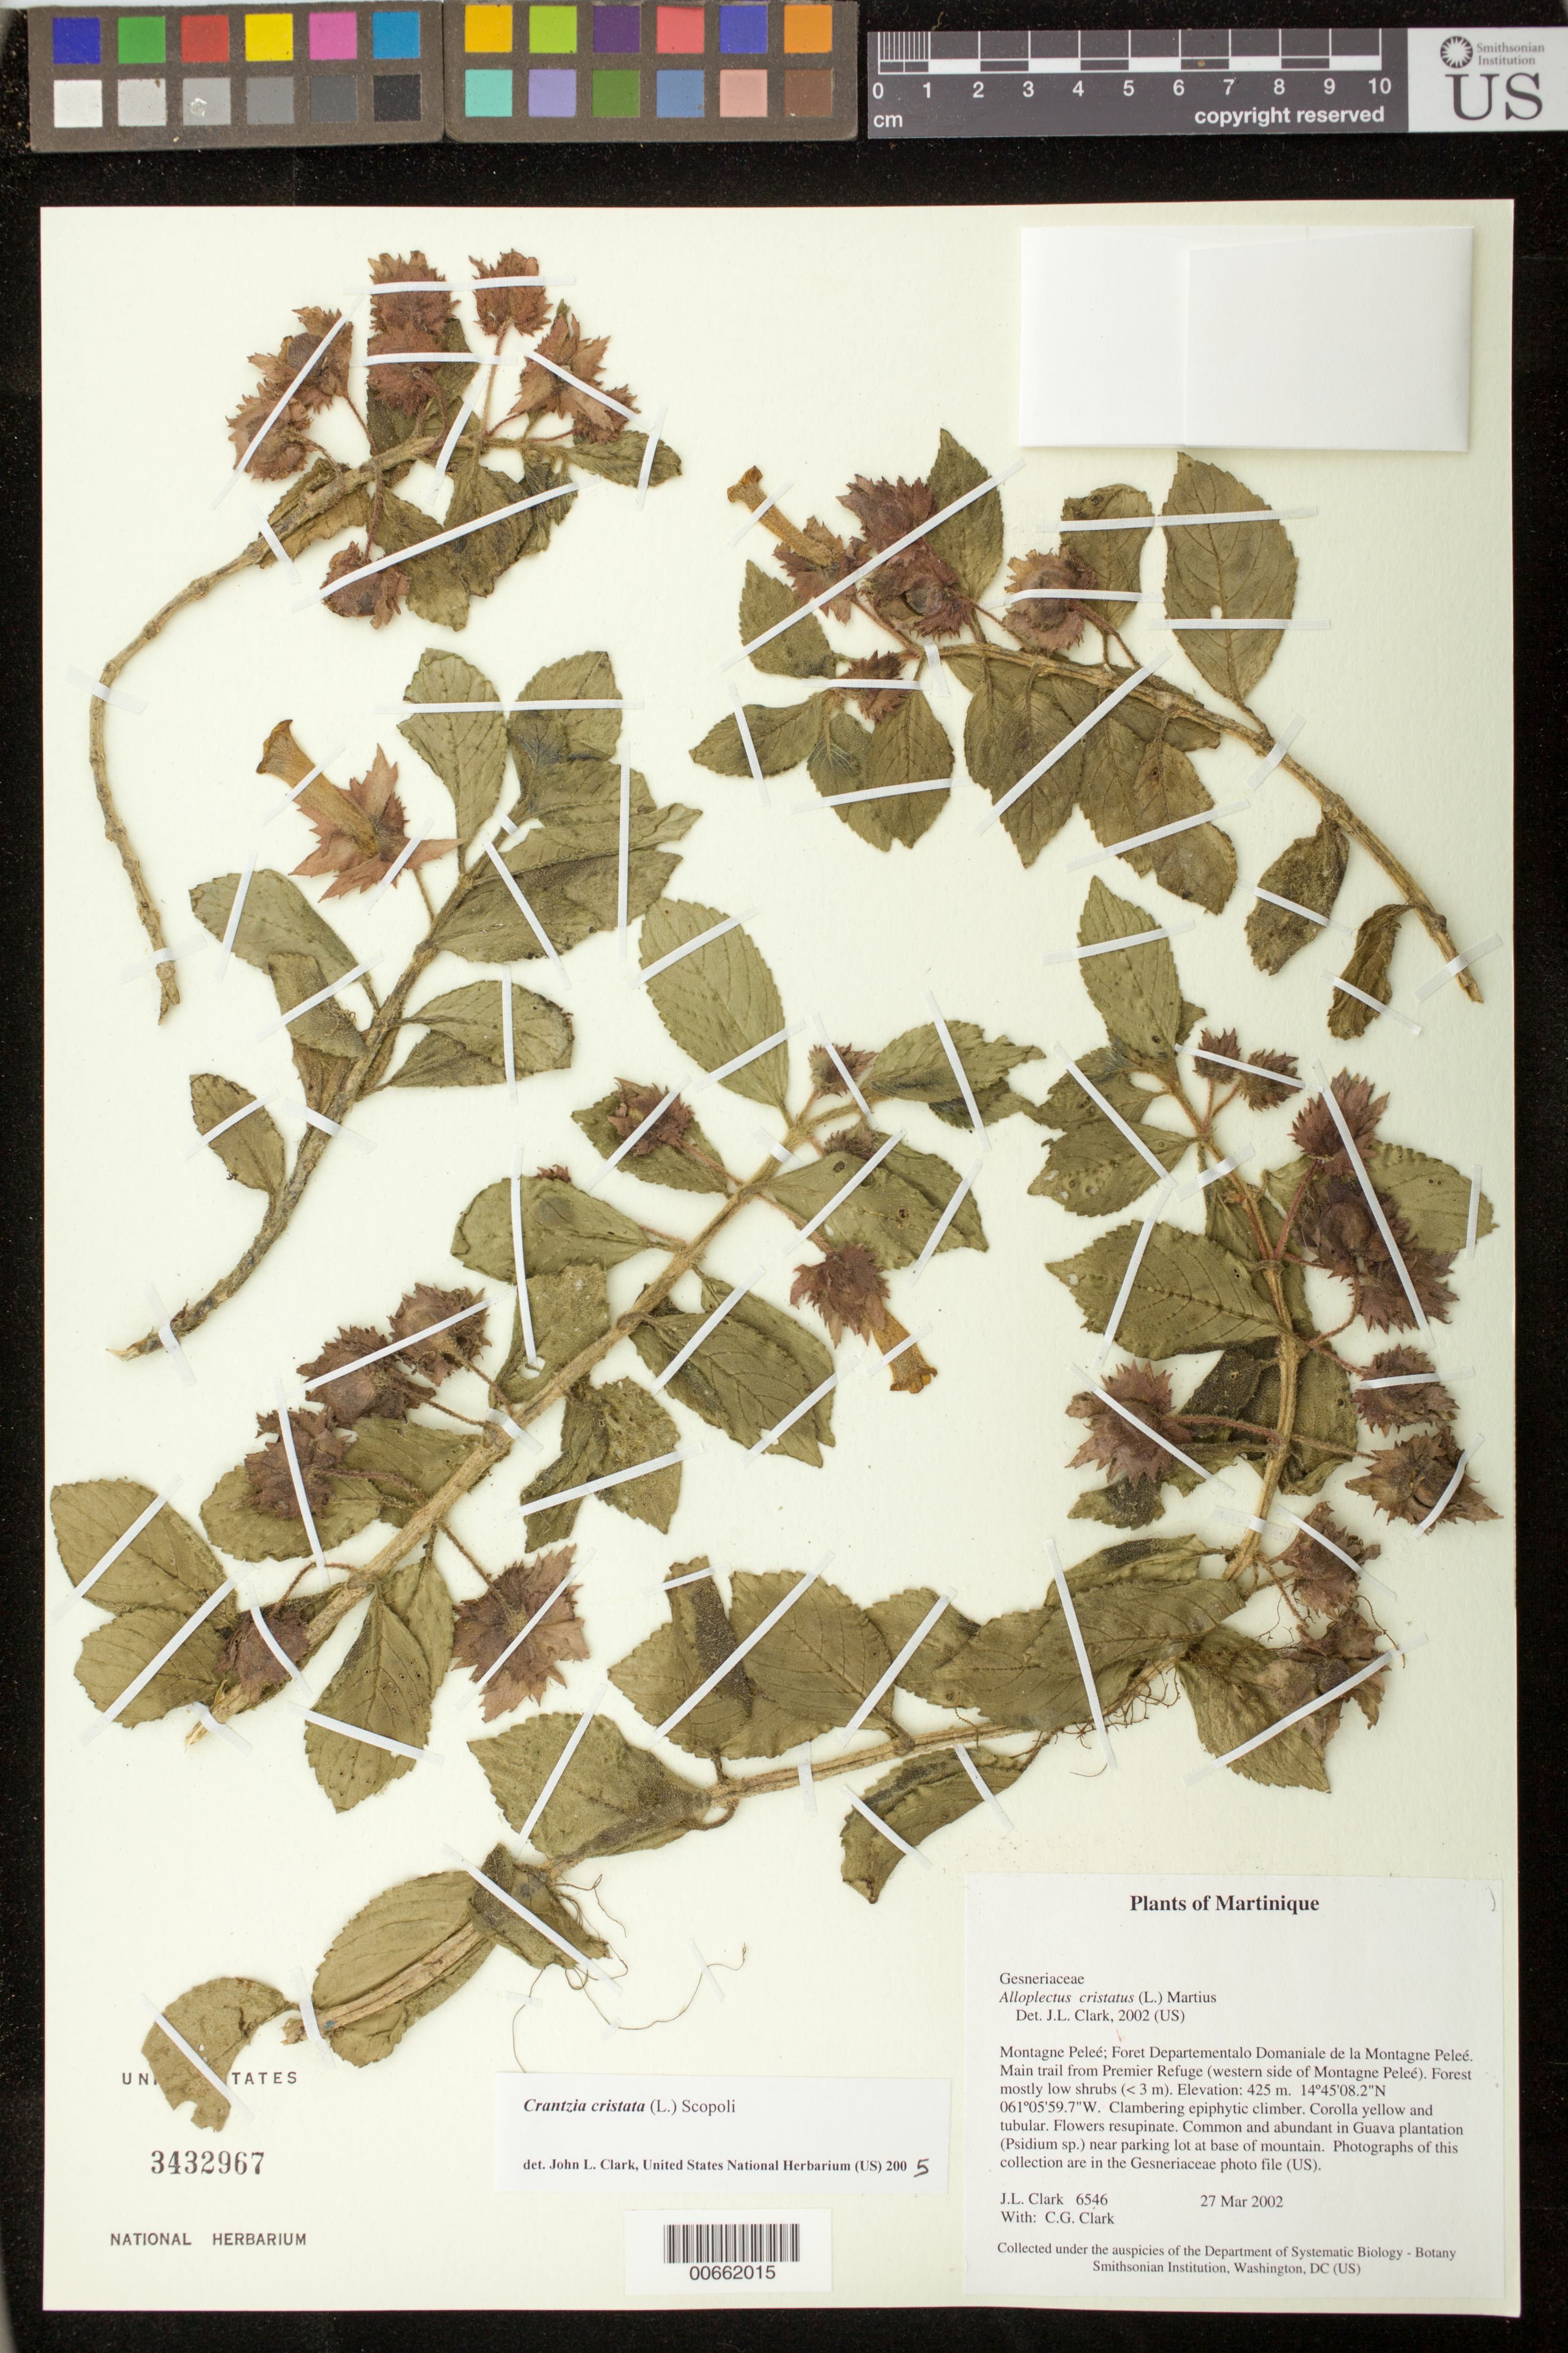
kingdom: Plantae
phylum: Tracheophyta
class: Magnoliopsida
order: Lamiales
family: Gesneriaceae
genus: Crantzia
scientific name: Crantzia cristata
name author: (L.) Scop. ex Fritsch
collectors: J. L. Clark & C. G. Clark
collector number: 6546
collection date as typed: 27 Mar 2002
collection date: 2002-03-27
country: Martinique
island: Martinique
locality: Montagne Pelée: Forêt Departementalo Domaniale de la Montagne Pelée; main trail from Premier Refuge (western side of Montagne Pelée)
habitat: Forest mostly low shrubs (< 3m)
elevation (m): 425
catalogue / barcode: US 3432967